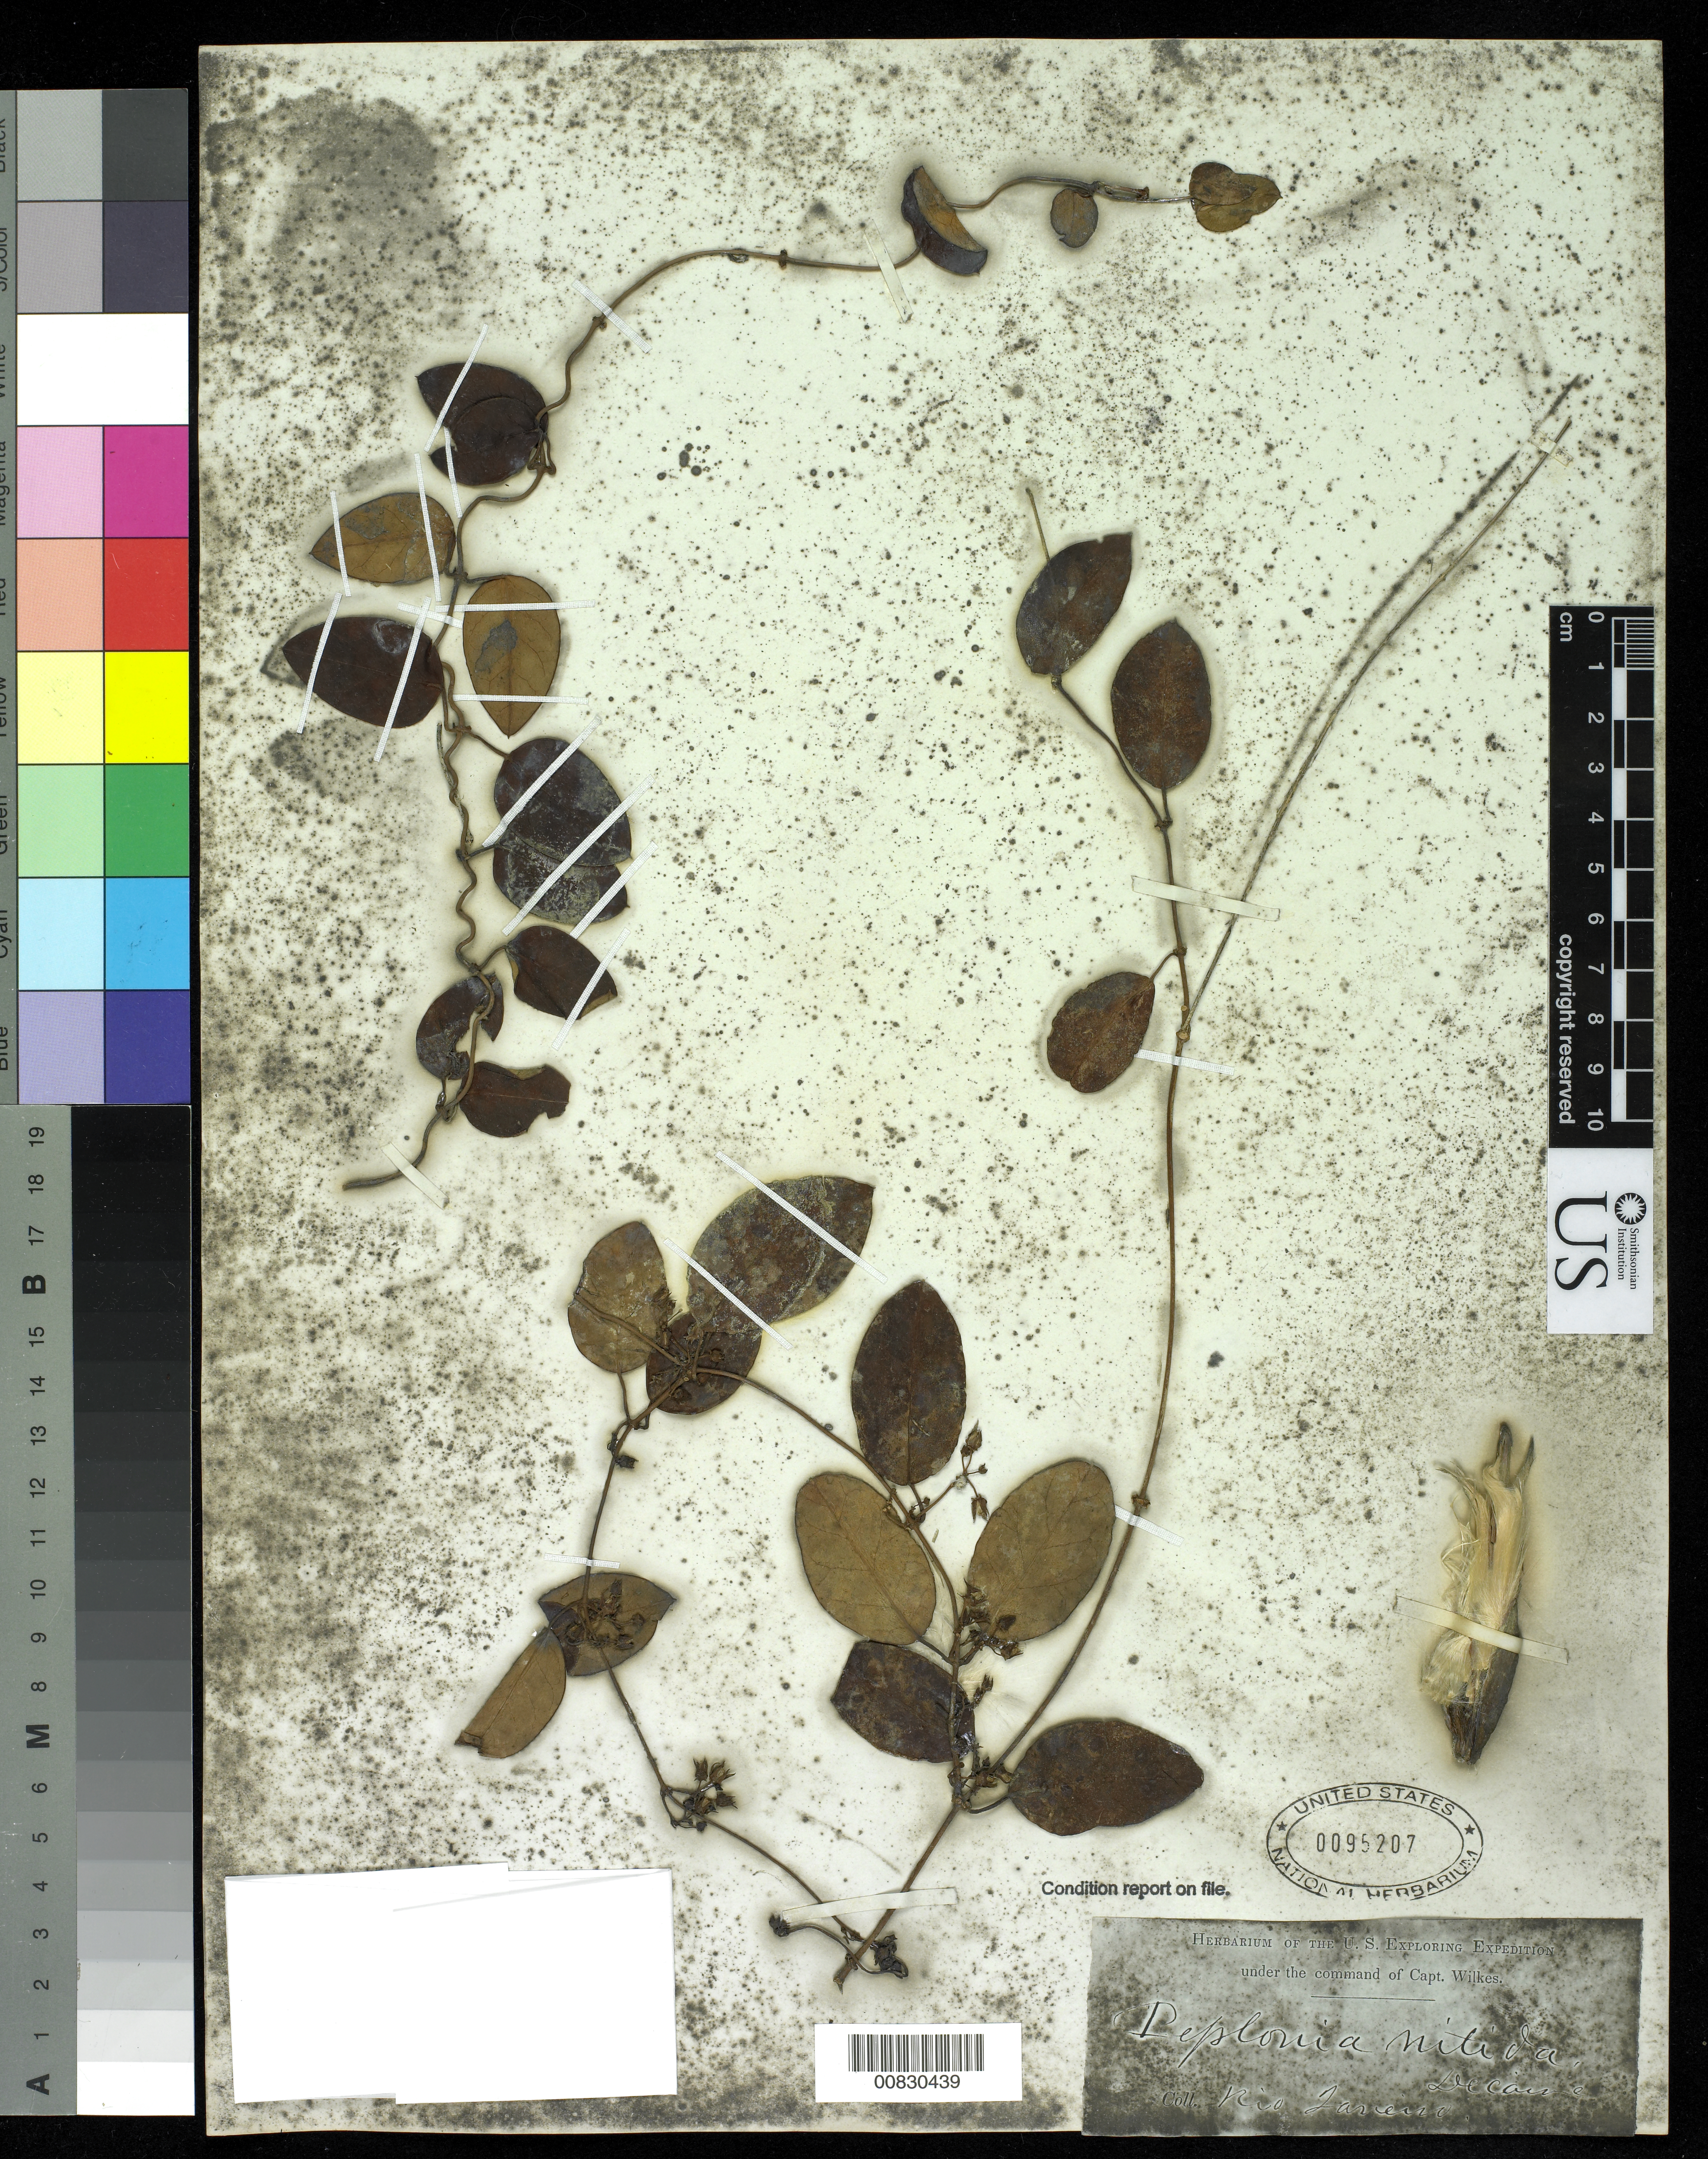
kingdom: Plantae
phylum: Tracheophyta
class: Magnoliopsida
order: Gentianales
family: Apocynaceae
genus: Peplonia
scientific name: Peplonia asteria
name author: (Vell.) Fontella & E.A. Schwarz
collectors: Wilkes Explor. Exped.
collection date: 1838/1842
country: Brazil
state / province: Rio de Janeiro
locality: Rio Janeiro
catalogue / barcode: US 95207